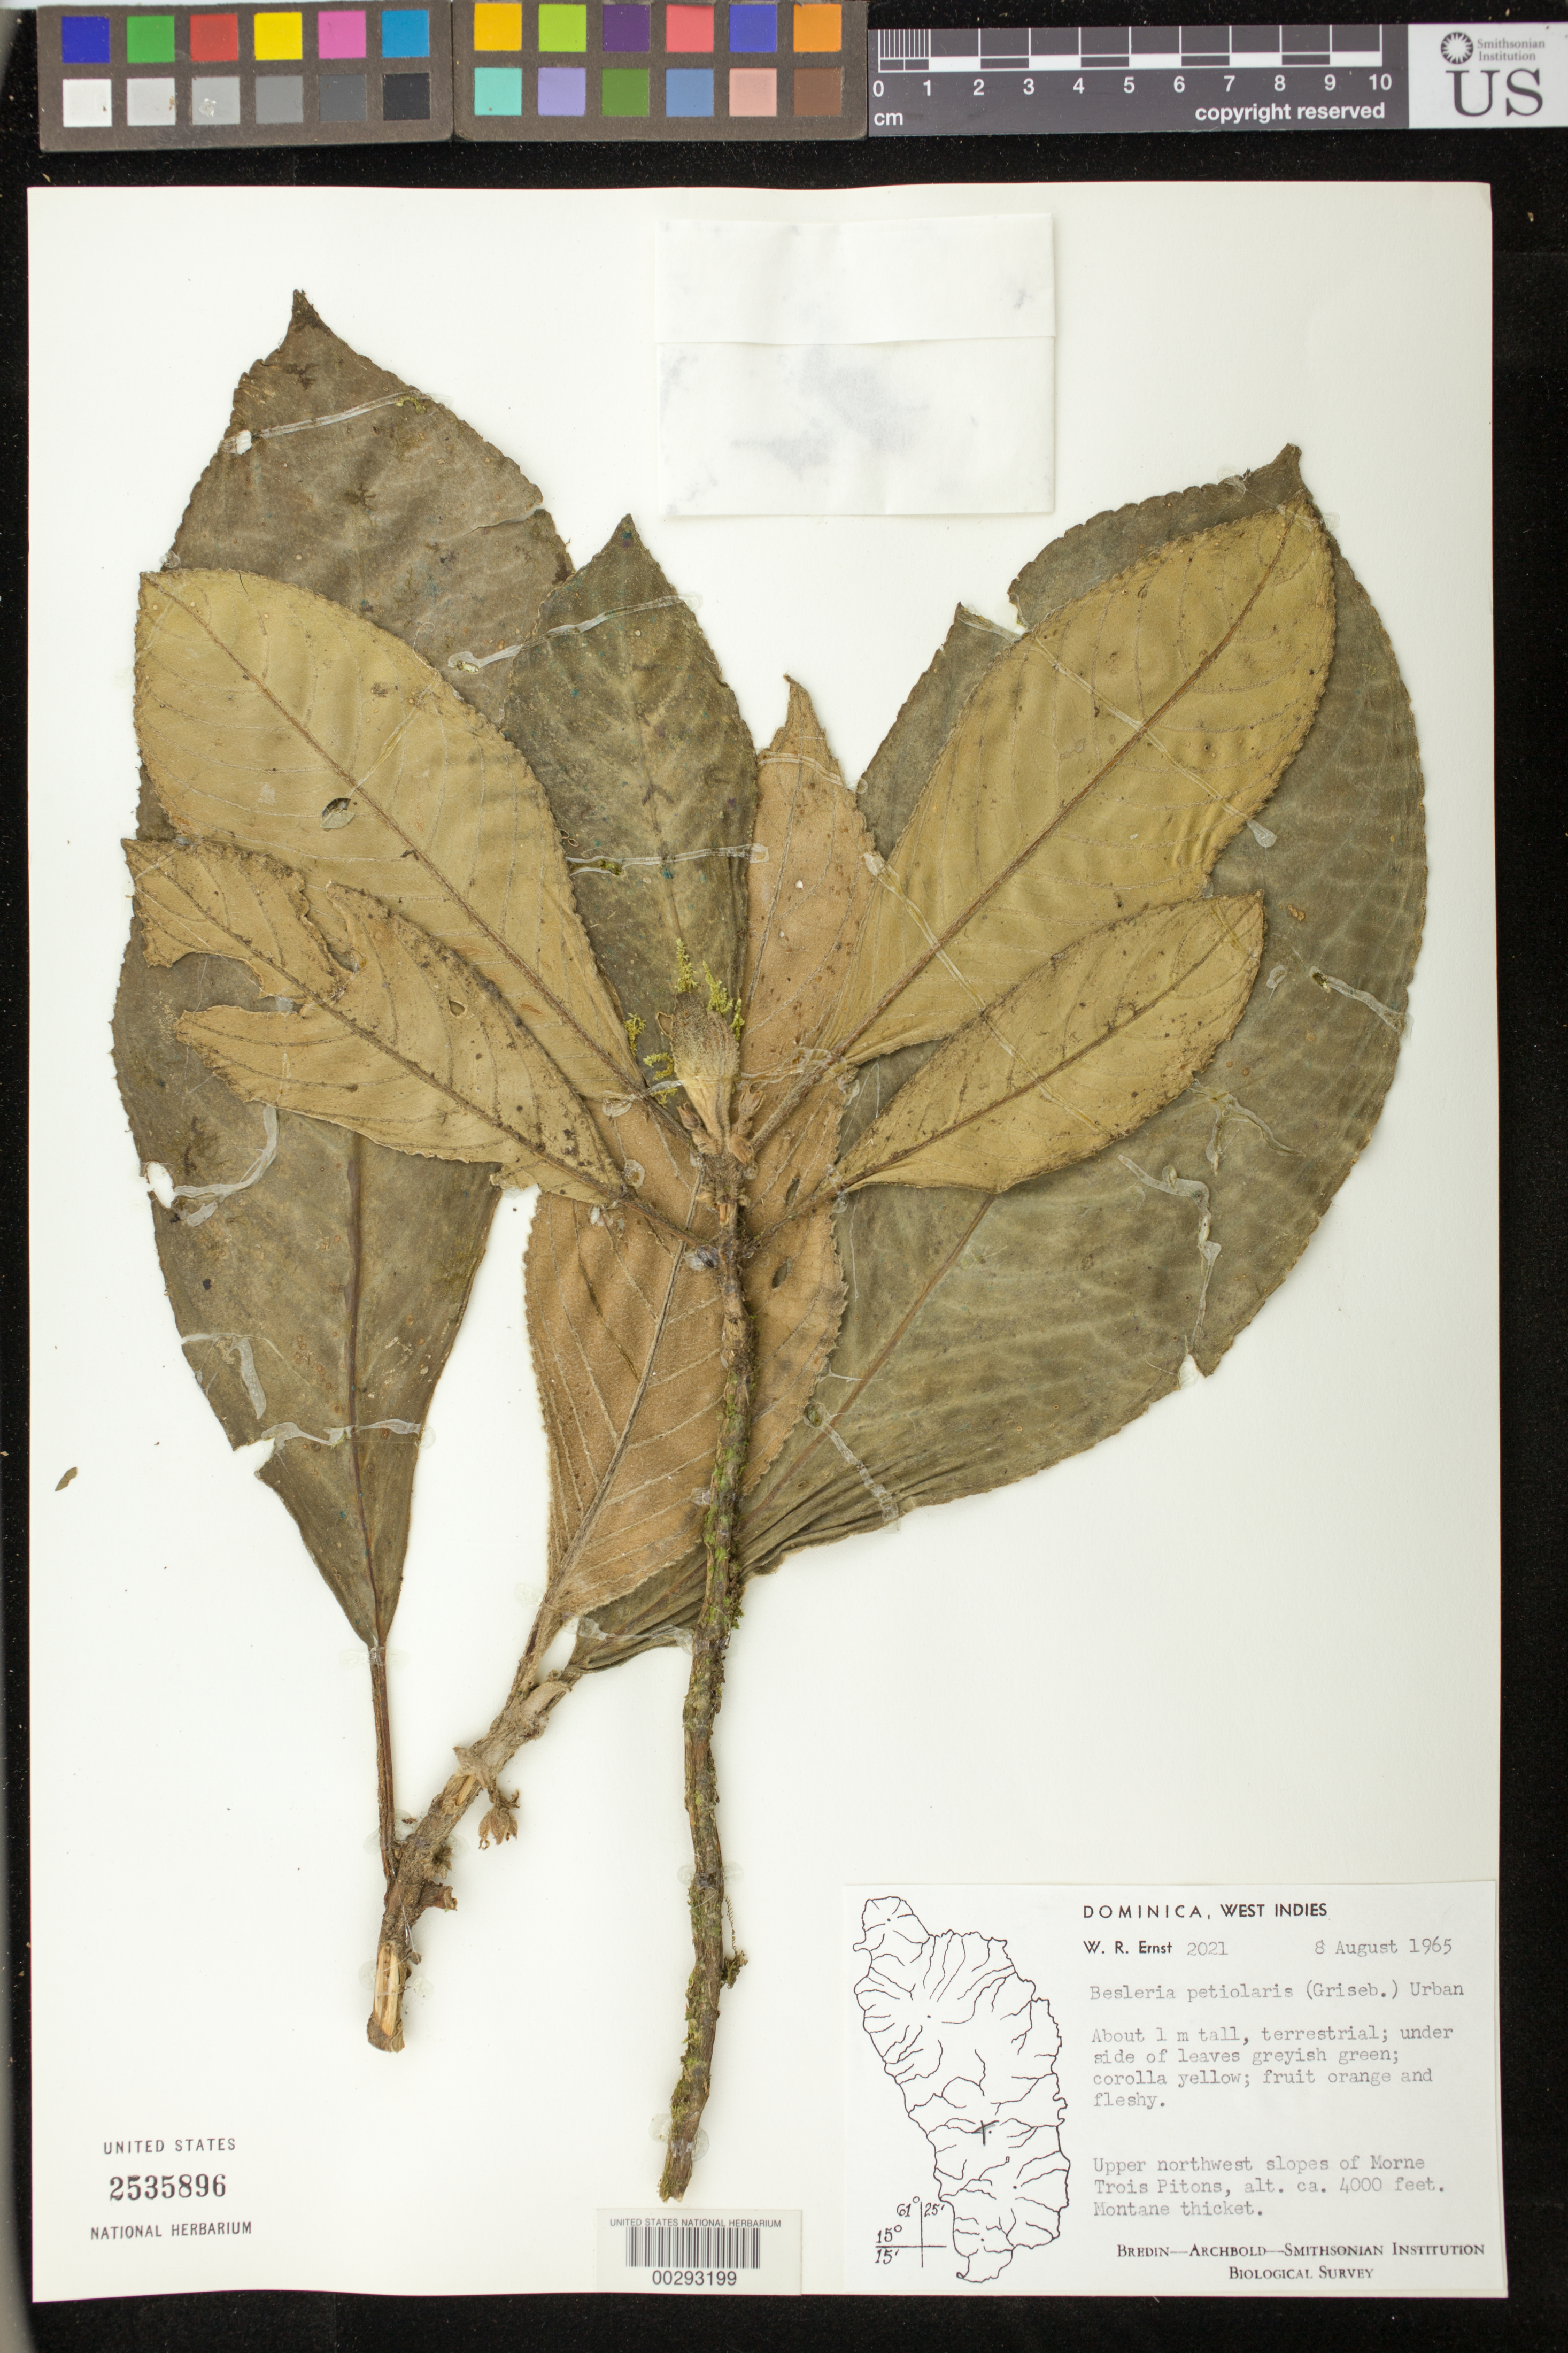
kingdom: Plantae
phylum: Tracheophyta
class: Magnoliopsida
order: Lamiales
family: Gesneriaceae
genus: Besleria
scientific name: Besleria petiolaris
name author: (Griseb.) Urb.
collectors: W. R. Ernst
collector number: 2021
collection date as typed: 08 Aug 1965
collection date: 1965-08-08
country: Dominica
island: Dominica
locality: Morne Trois Pitons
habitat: Montane thicket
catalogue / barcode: US 2535896